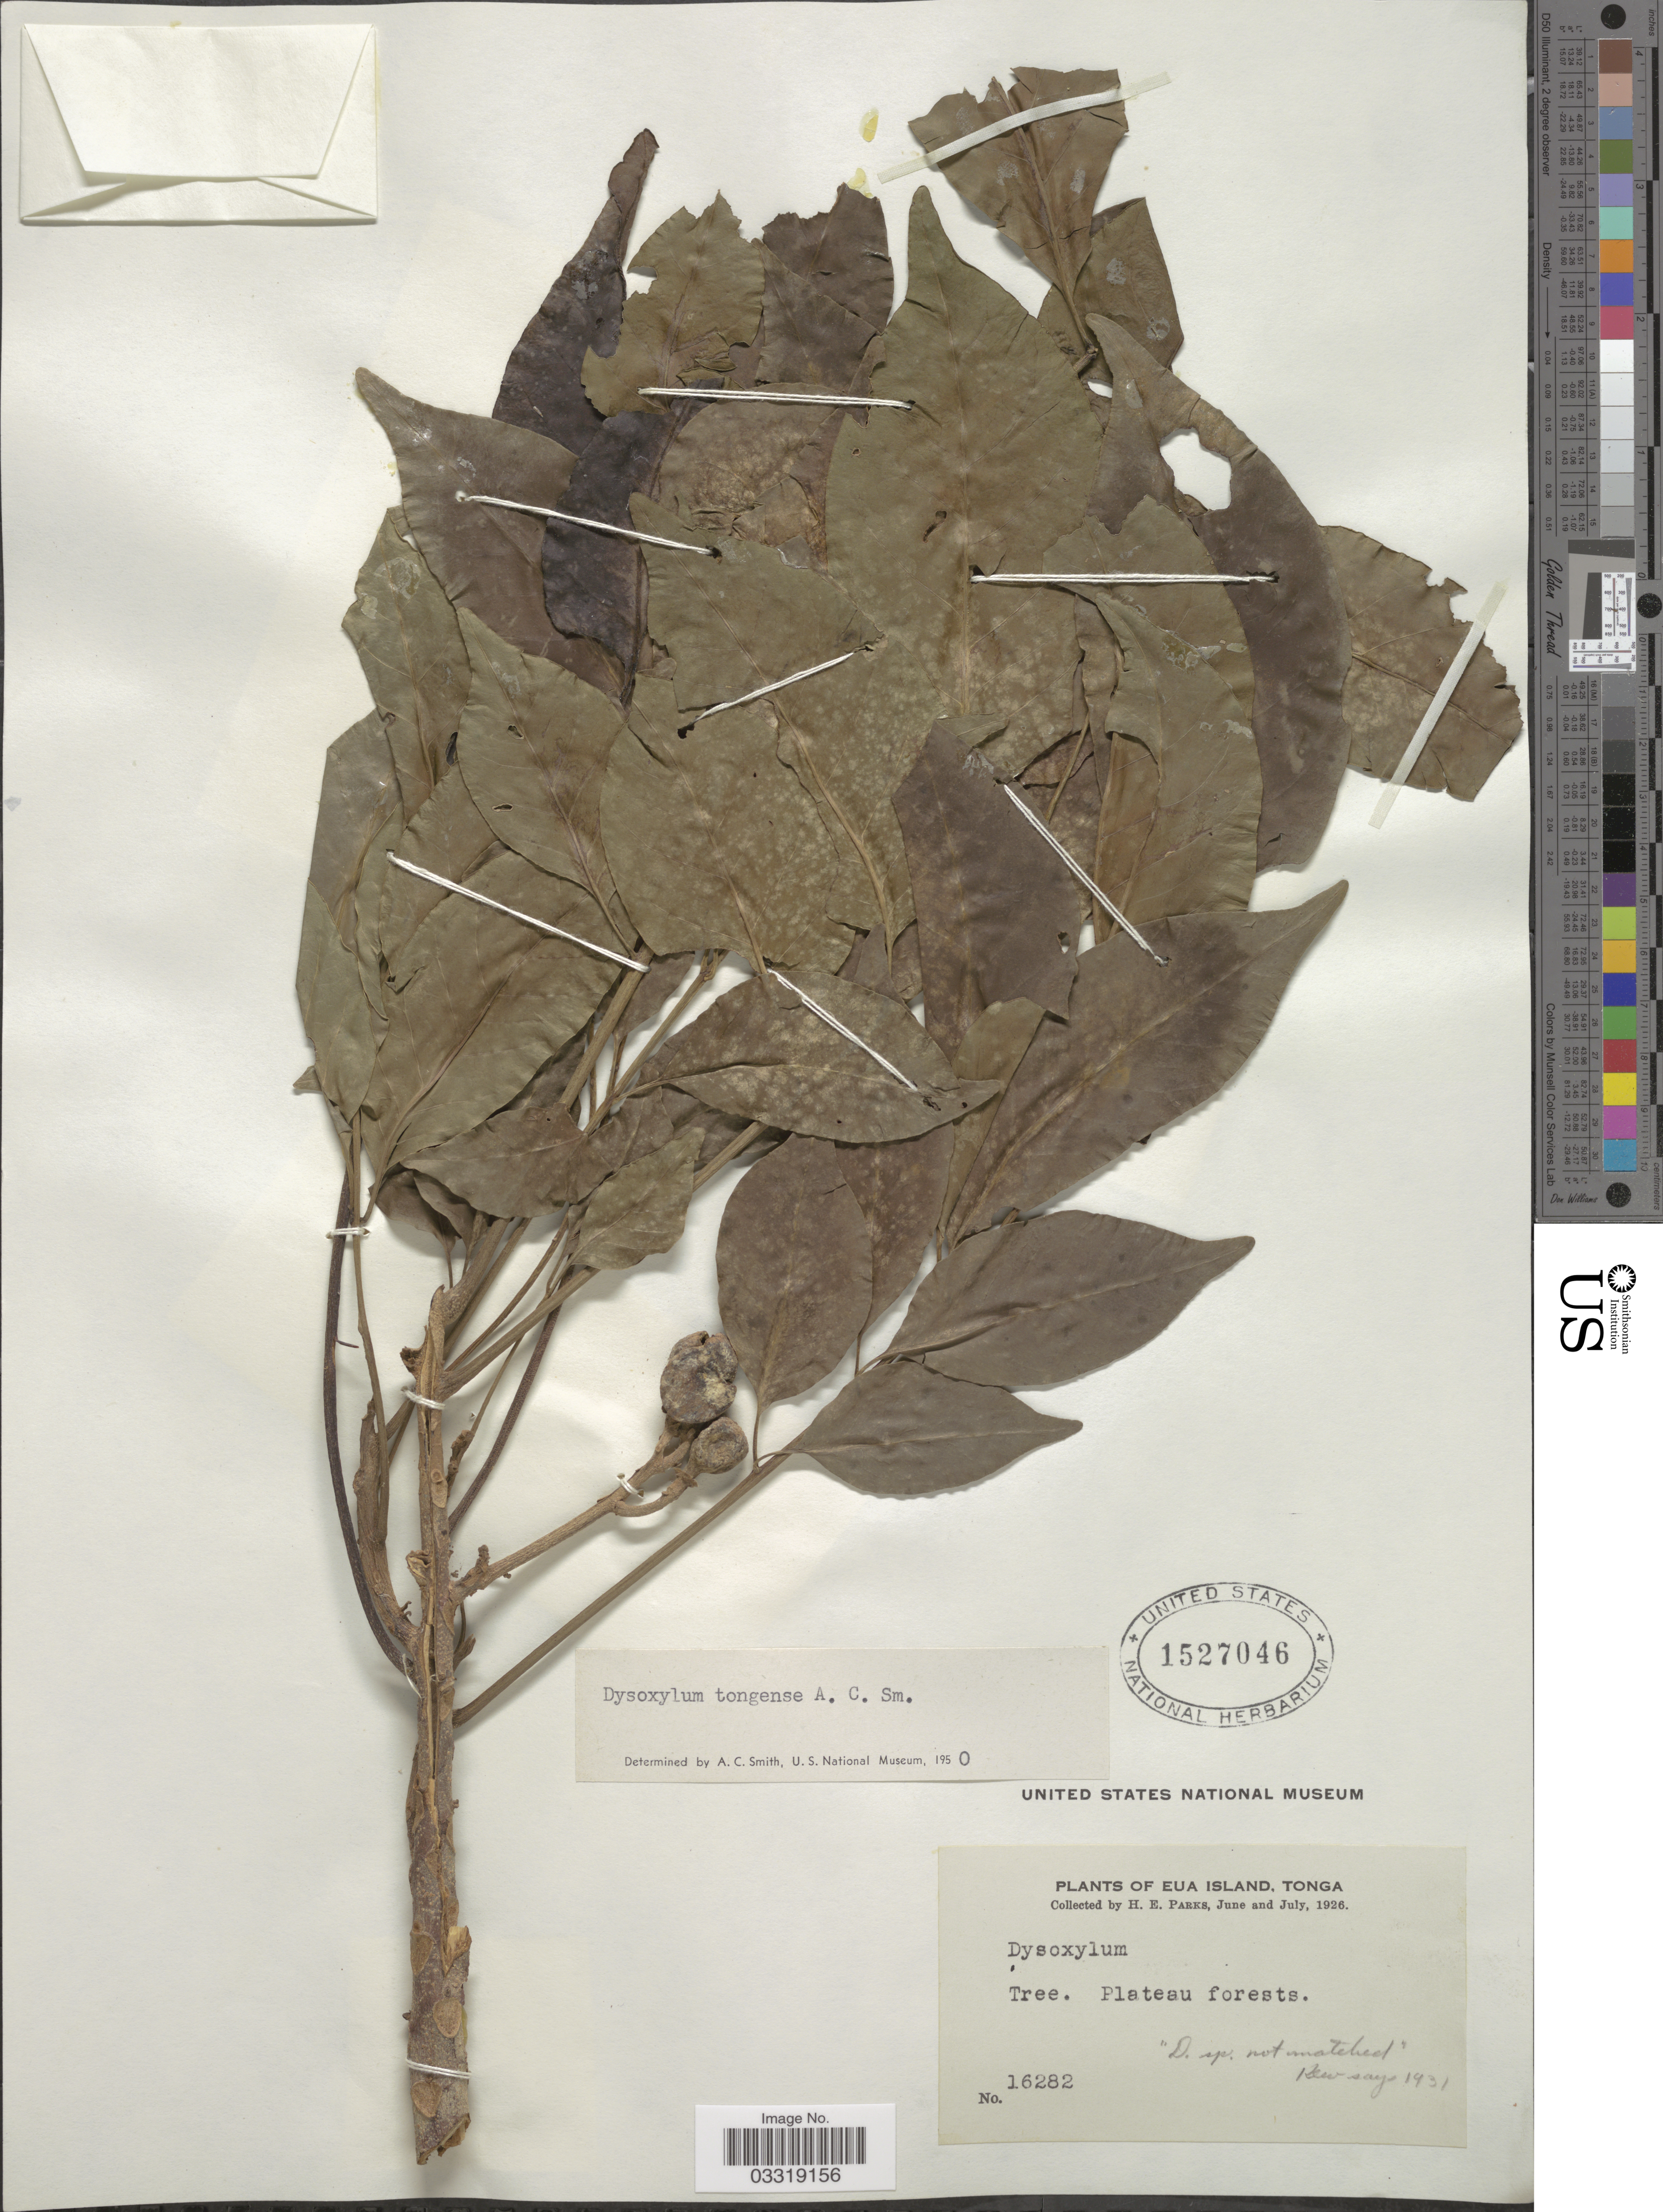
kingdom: Plantae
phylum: Tracheophyta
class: Magnoliopsida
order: Sapindales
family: Meliaceae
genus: Didymocheton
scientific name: Didymocheton tongensis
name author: (A.C. Sm.) Holzmeyer & Hauenschild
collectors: H. E. Parks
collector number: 16282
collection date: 1926-06/1926-07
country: Tonga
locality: Eua Island.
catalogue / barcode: US 1527046